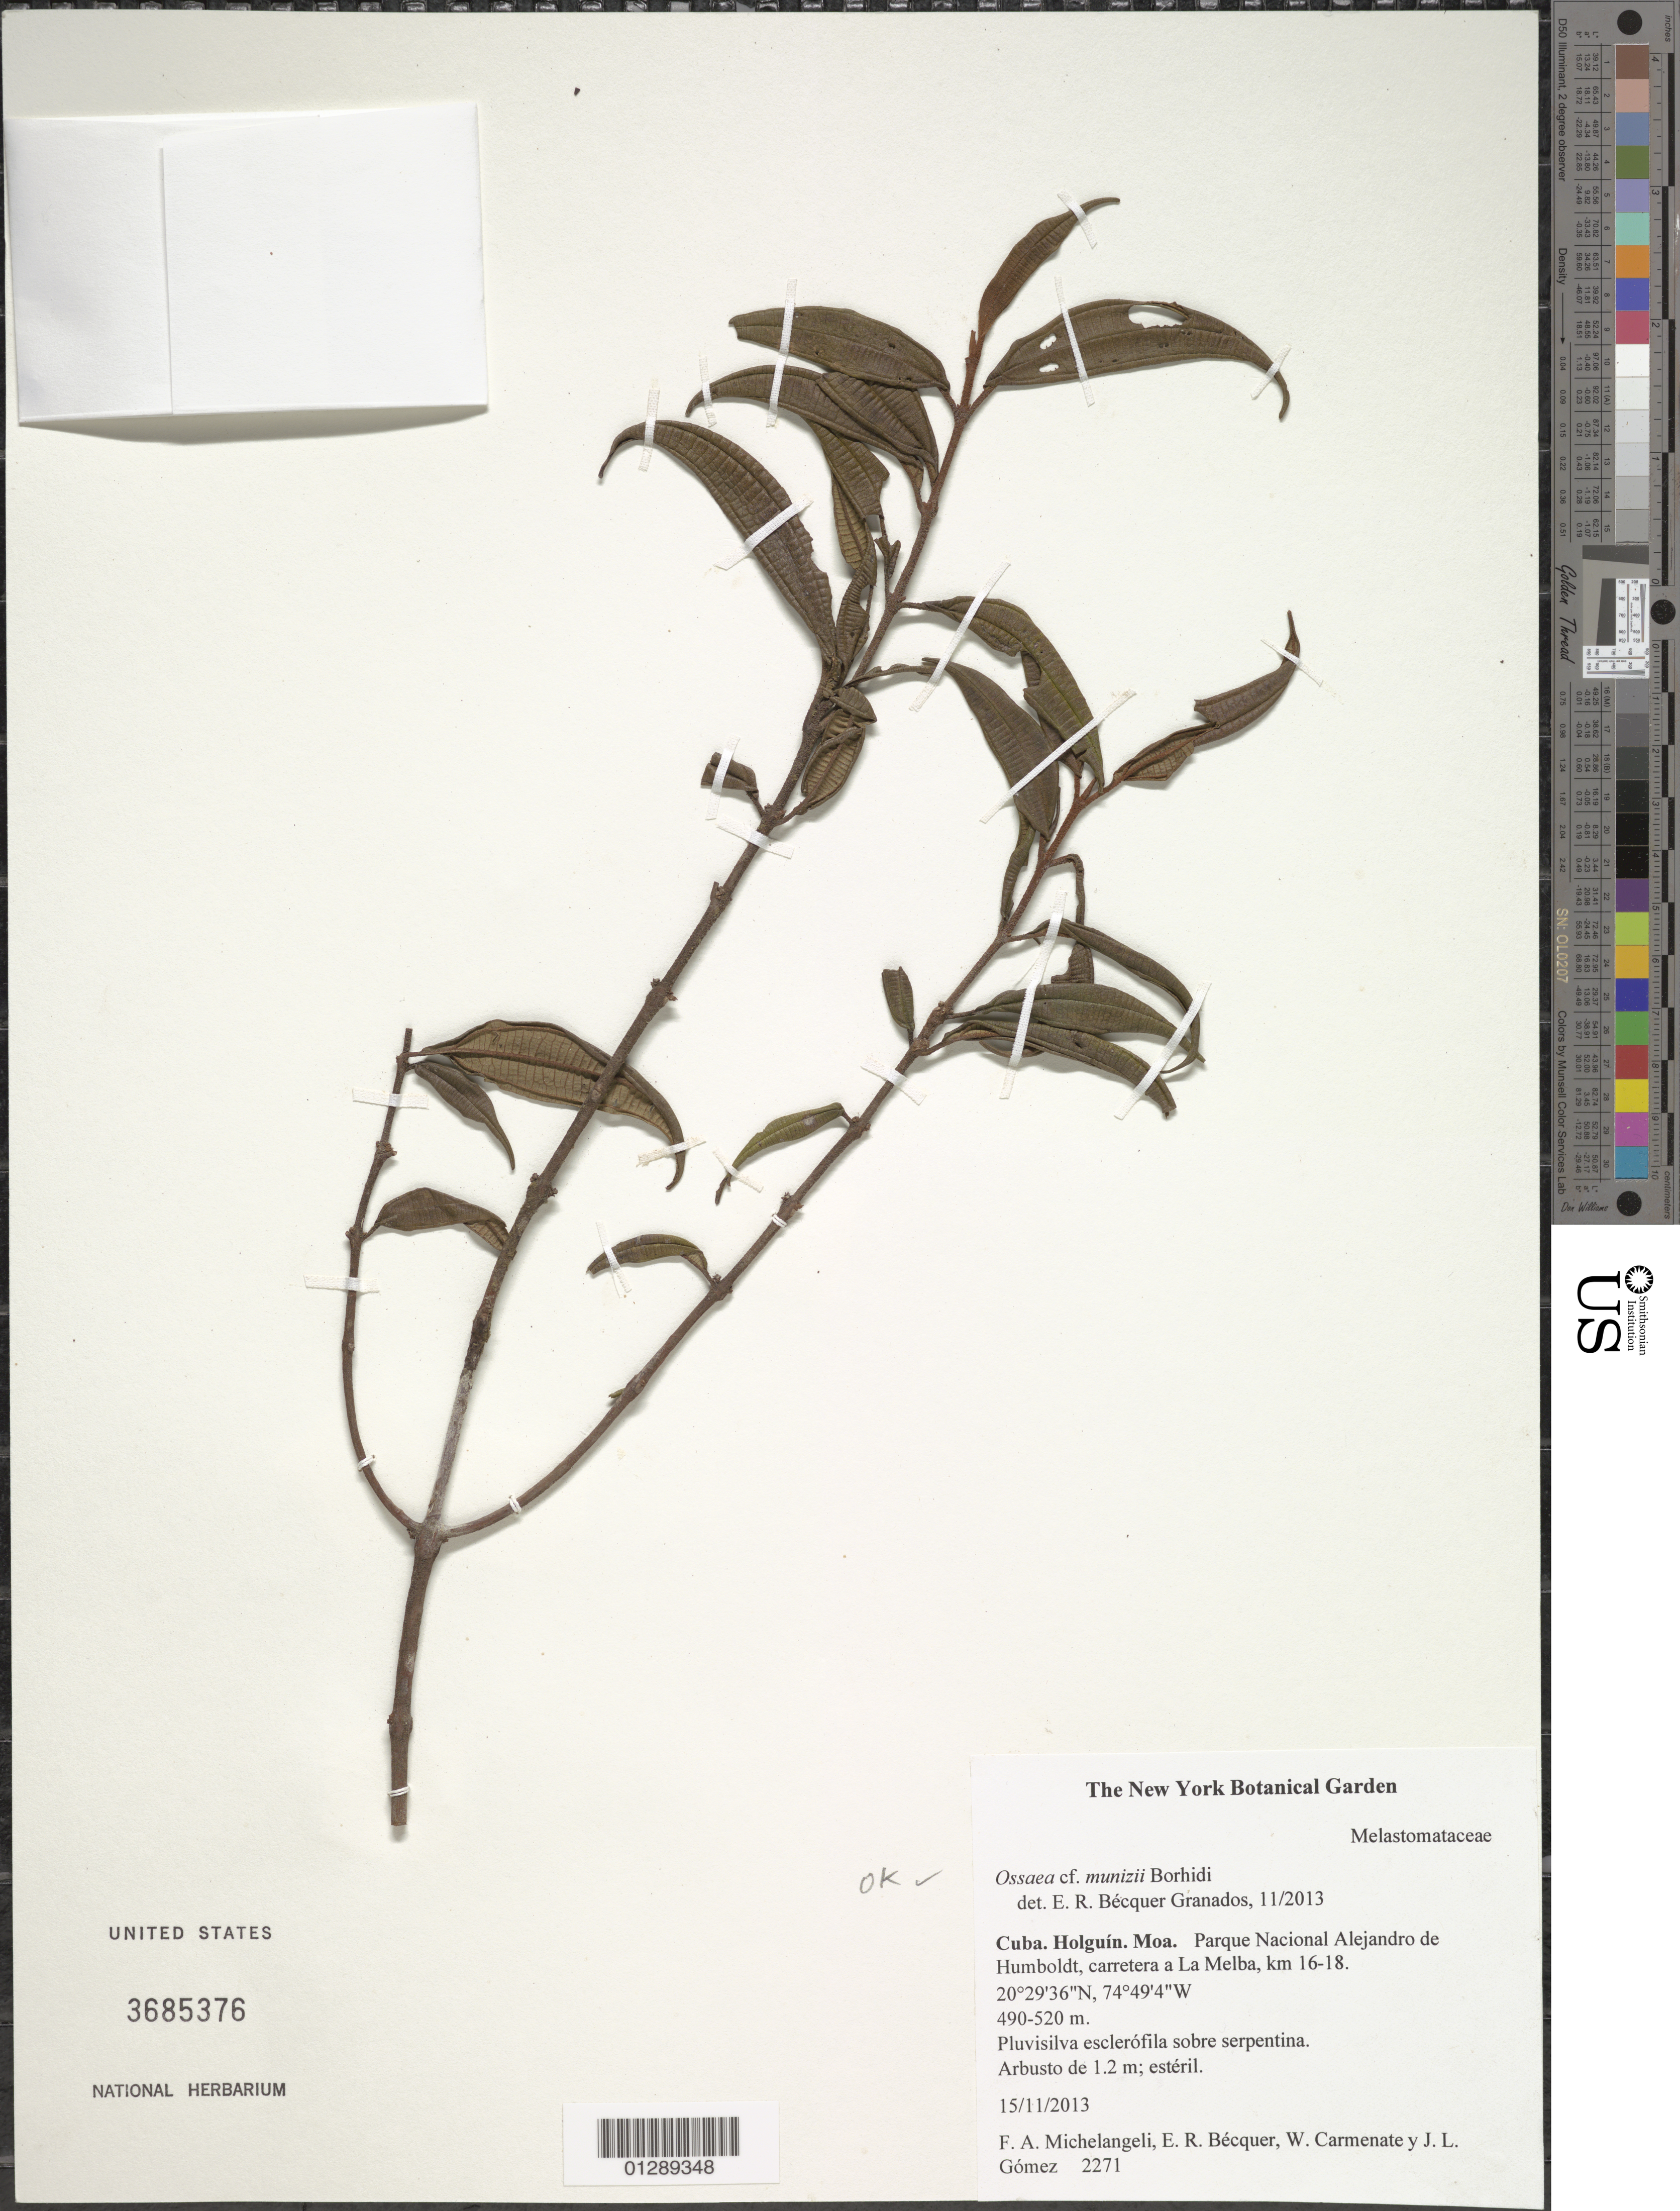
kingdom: Plantae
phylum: Tracheophyta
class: Magnoliopsida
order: Myrtales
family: Melastomataceae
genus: Ossaea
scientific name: Ossaea munizii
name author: Borhidi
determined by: Bécquer Granados, E. R., (HAJB)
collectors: F. A. Michelangeli, E. R. Bécquer Granados, W. Carmenate & J. Gomez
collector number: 2271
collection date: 2013-11-15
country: Cuba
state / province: Holguin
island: Cuba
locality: Moa. Parque Nacional Alejandro de Humboldt, carretera a La Melba, km 16-18..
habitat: Pluvisilva esclerófila sobre serpentina.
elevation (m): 490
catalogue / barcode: US 3685376